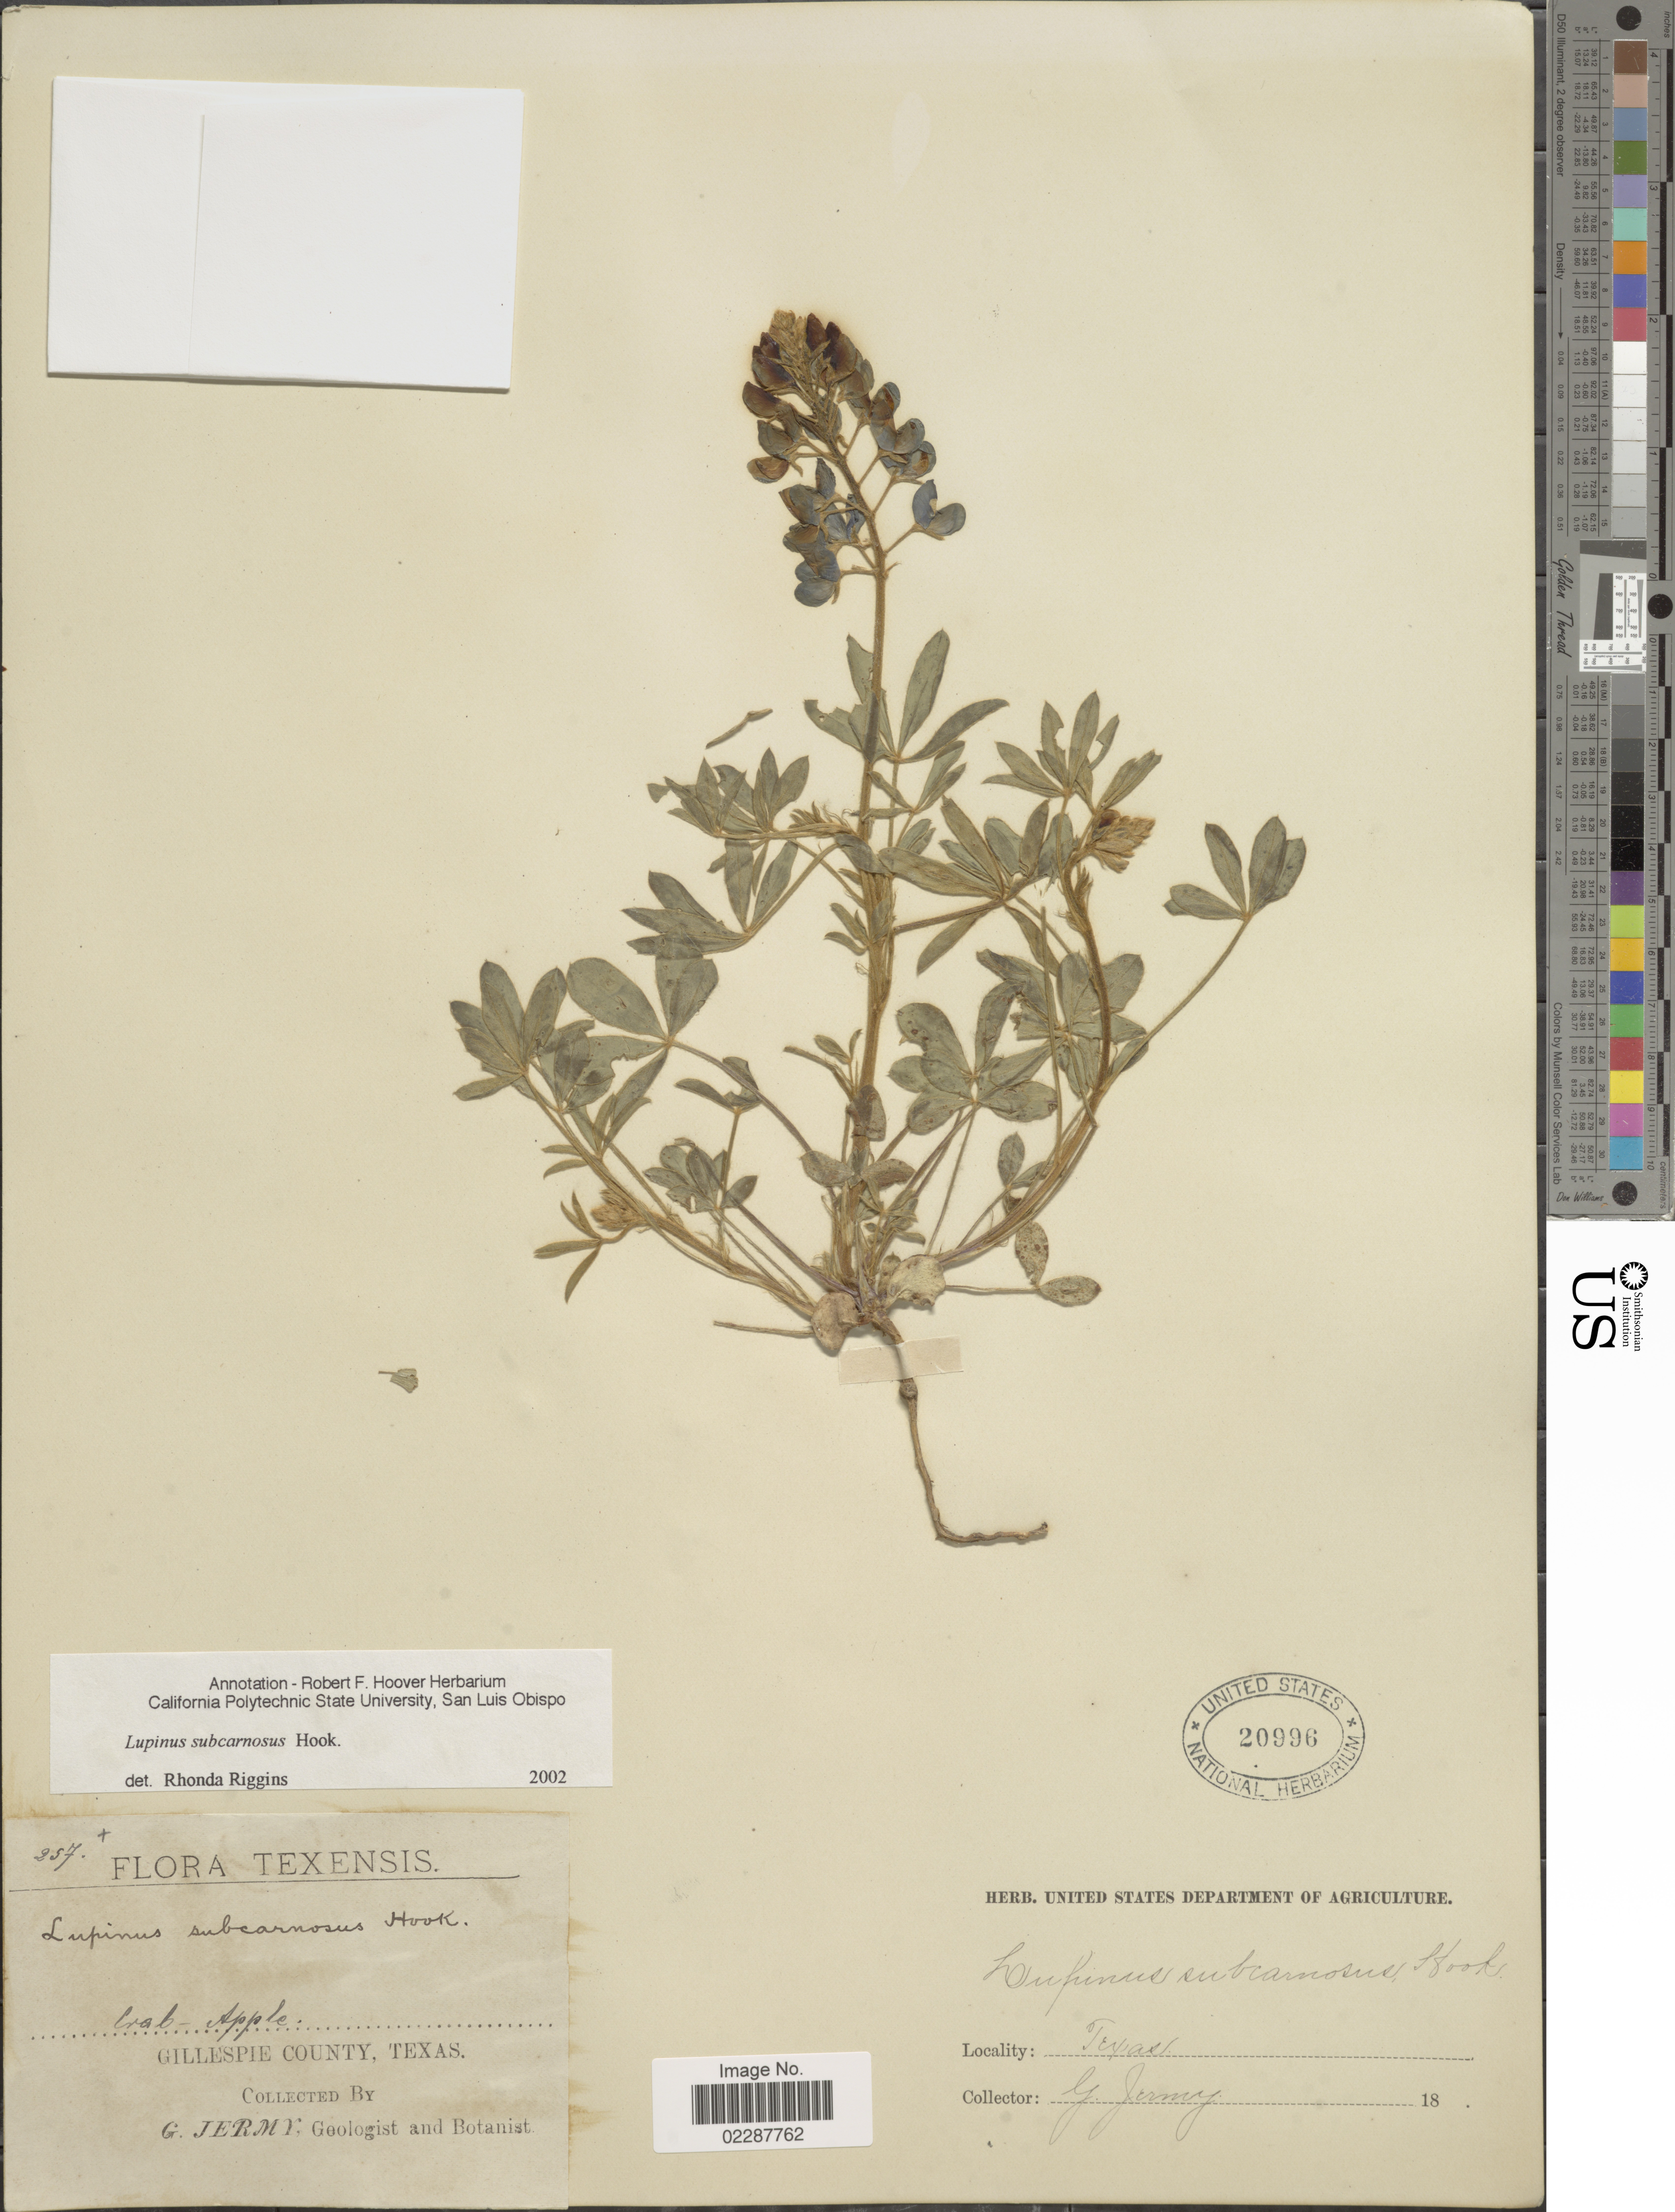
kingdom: Plantae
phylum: Tracheophyta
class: Magnoliopsida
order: Fabales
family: Fabaceae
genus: Lupinus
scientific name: Lupinus subcarnosus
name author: Hook.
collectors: G. Jermy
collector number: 257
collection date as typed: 18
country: United States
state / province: Texas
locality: Gillespie County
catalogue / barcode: US 20996